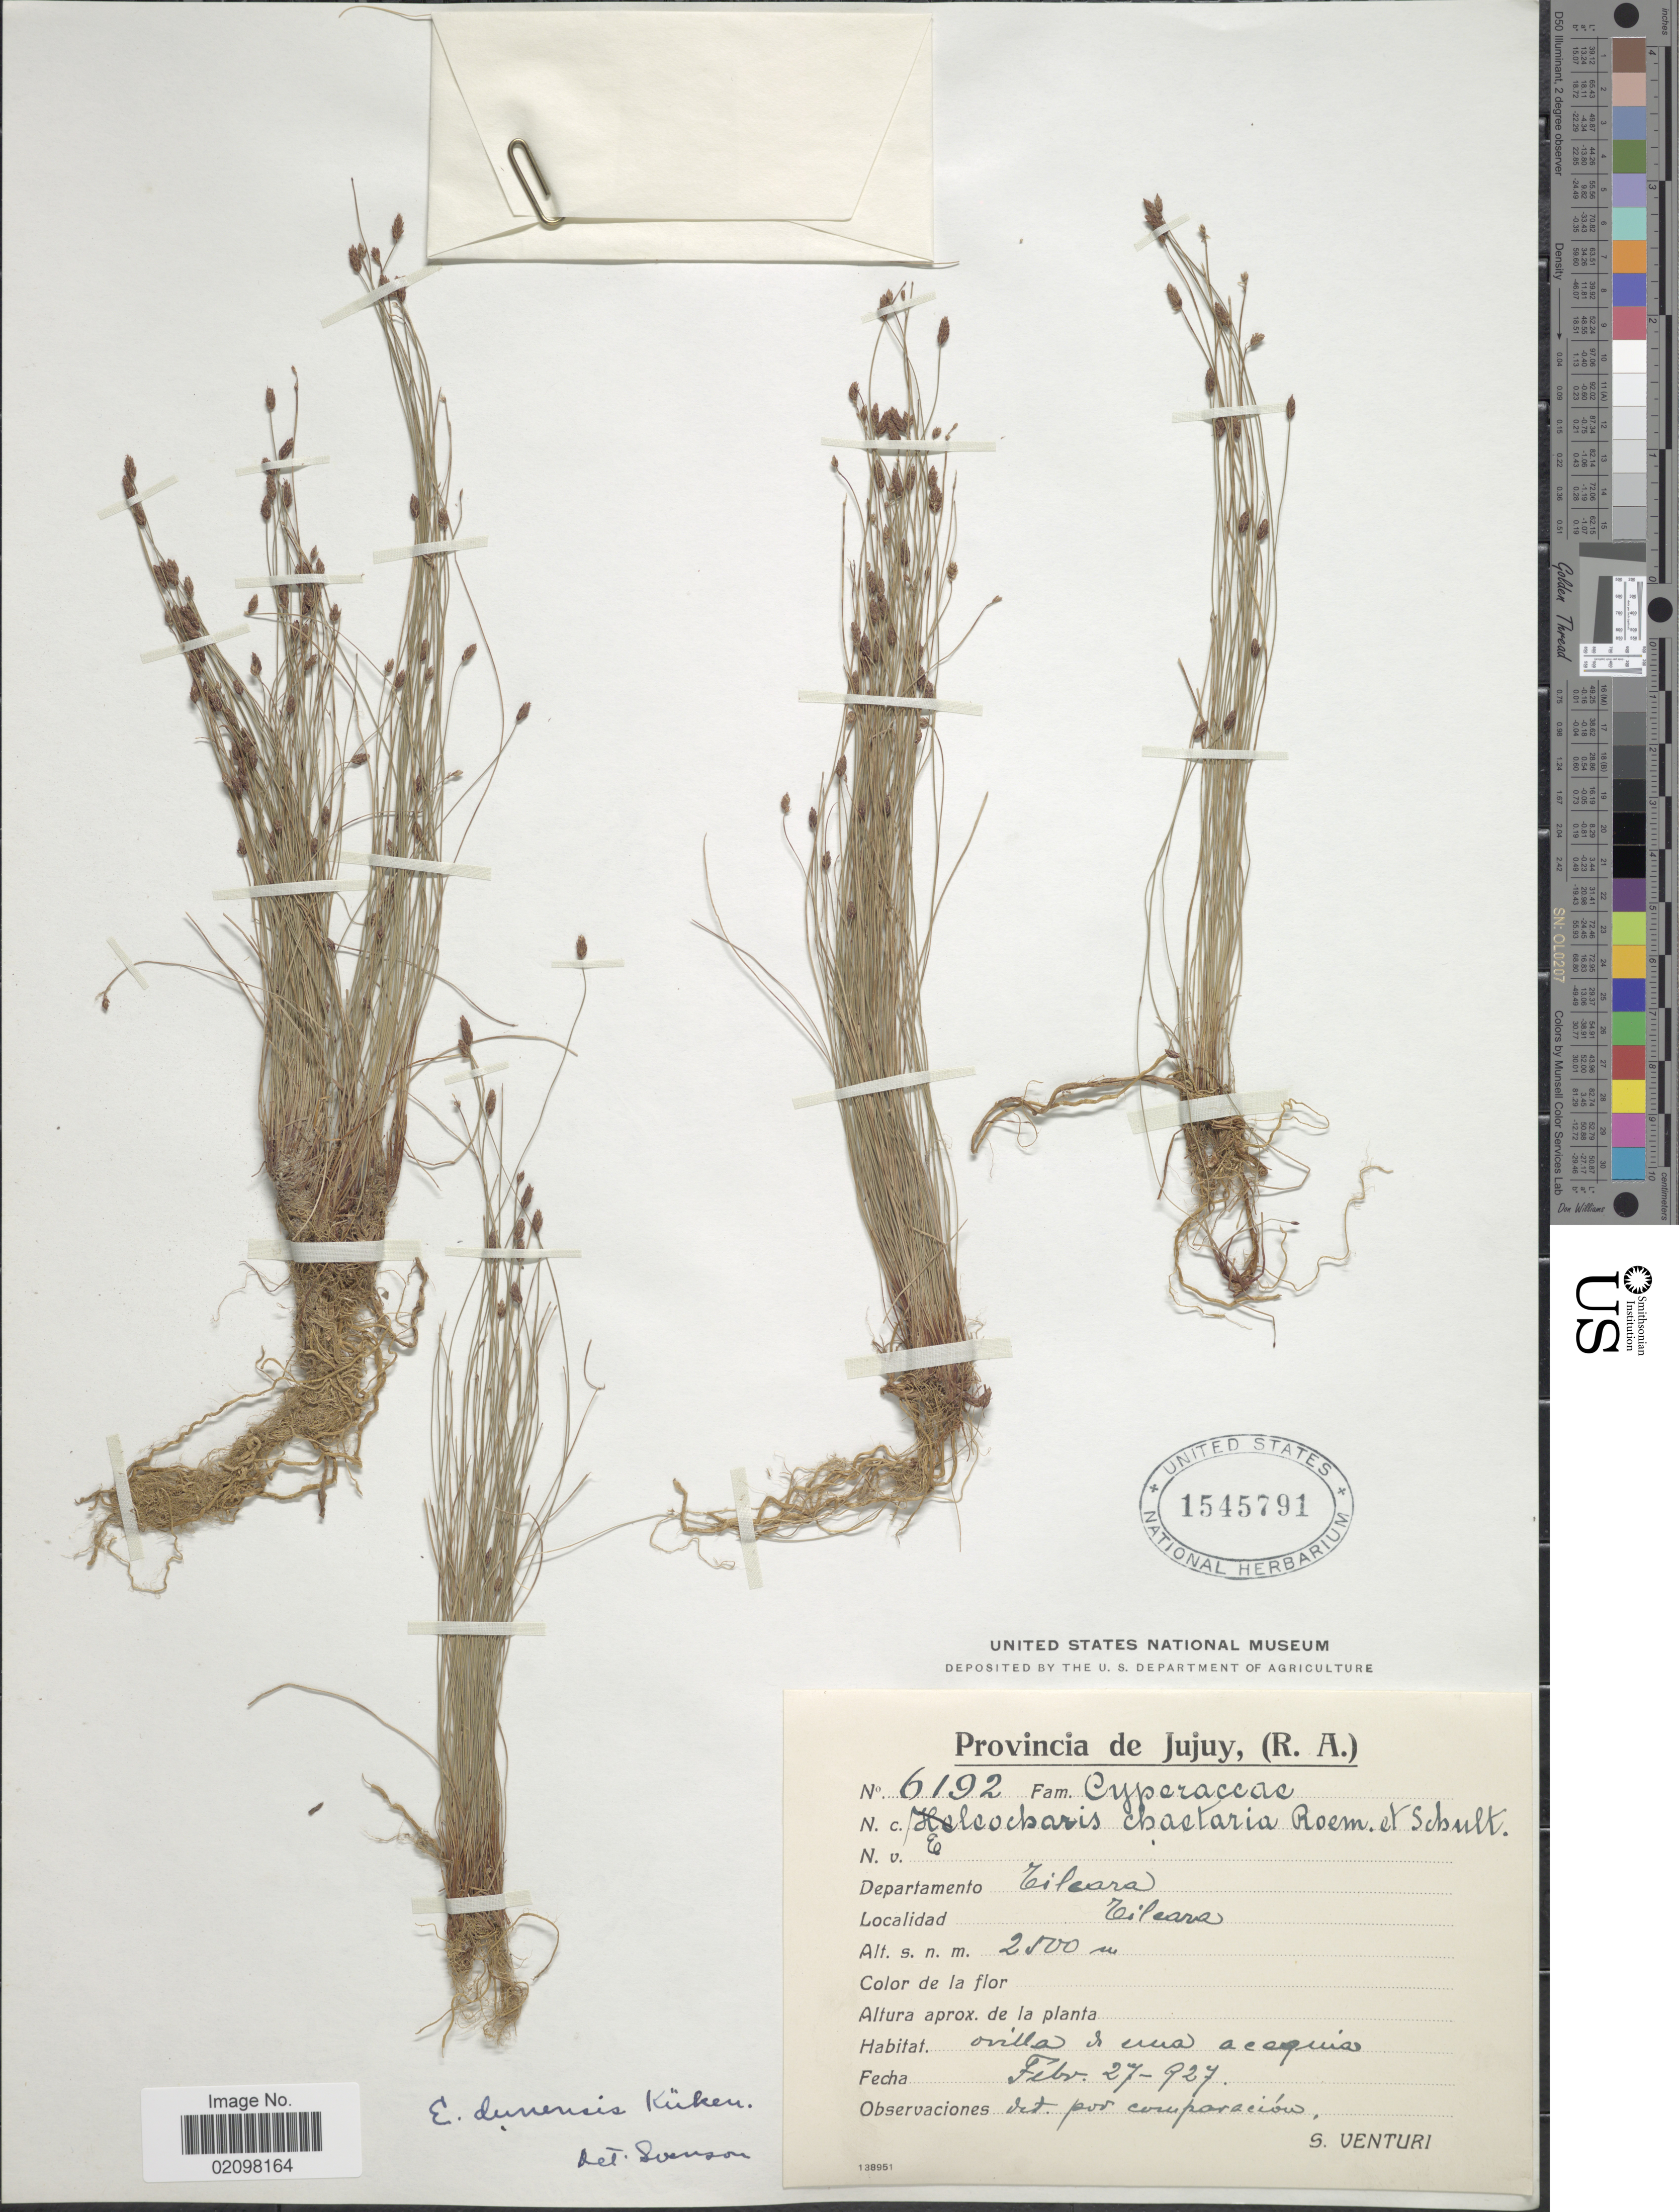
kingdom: Plantae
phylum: Tracheophyta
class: Liliopsida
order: Poales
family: Cyperaceae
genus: Eleocharis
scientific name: Eleocharis dunensis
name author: Kük.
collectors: S. Venturi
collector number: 6192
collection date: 1927-02-27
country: Argentina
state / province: Jujuy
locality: (R.A.) Departamento Tilcara. Tilcara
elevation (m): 2500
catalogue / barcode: US 1545791